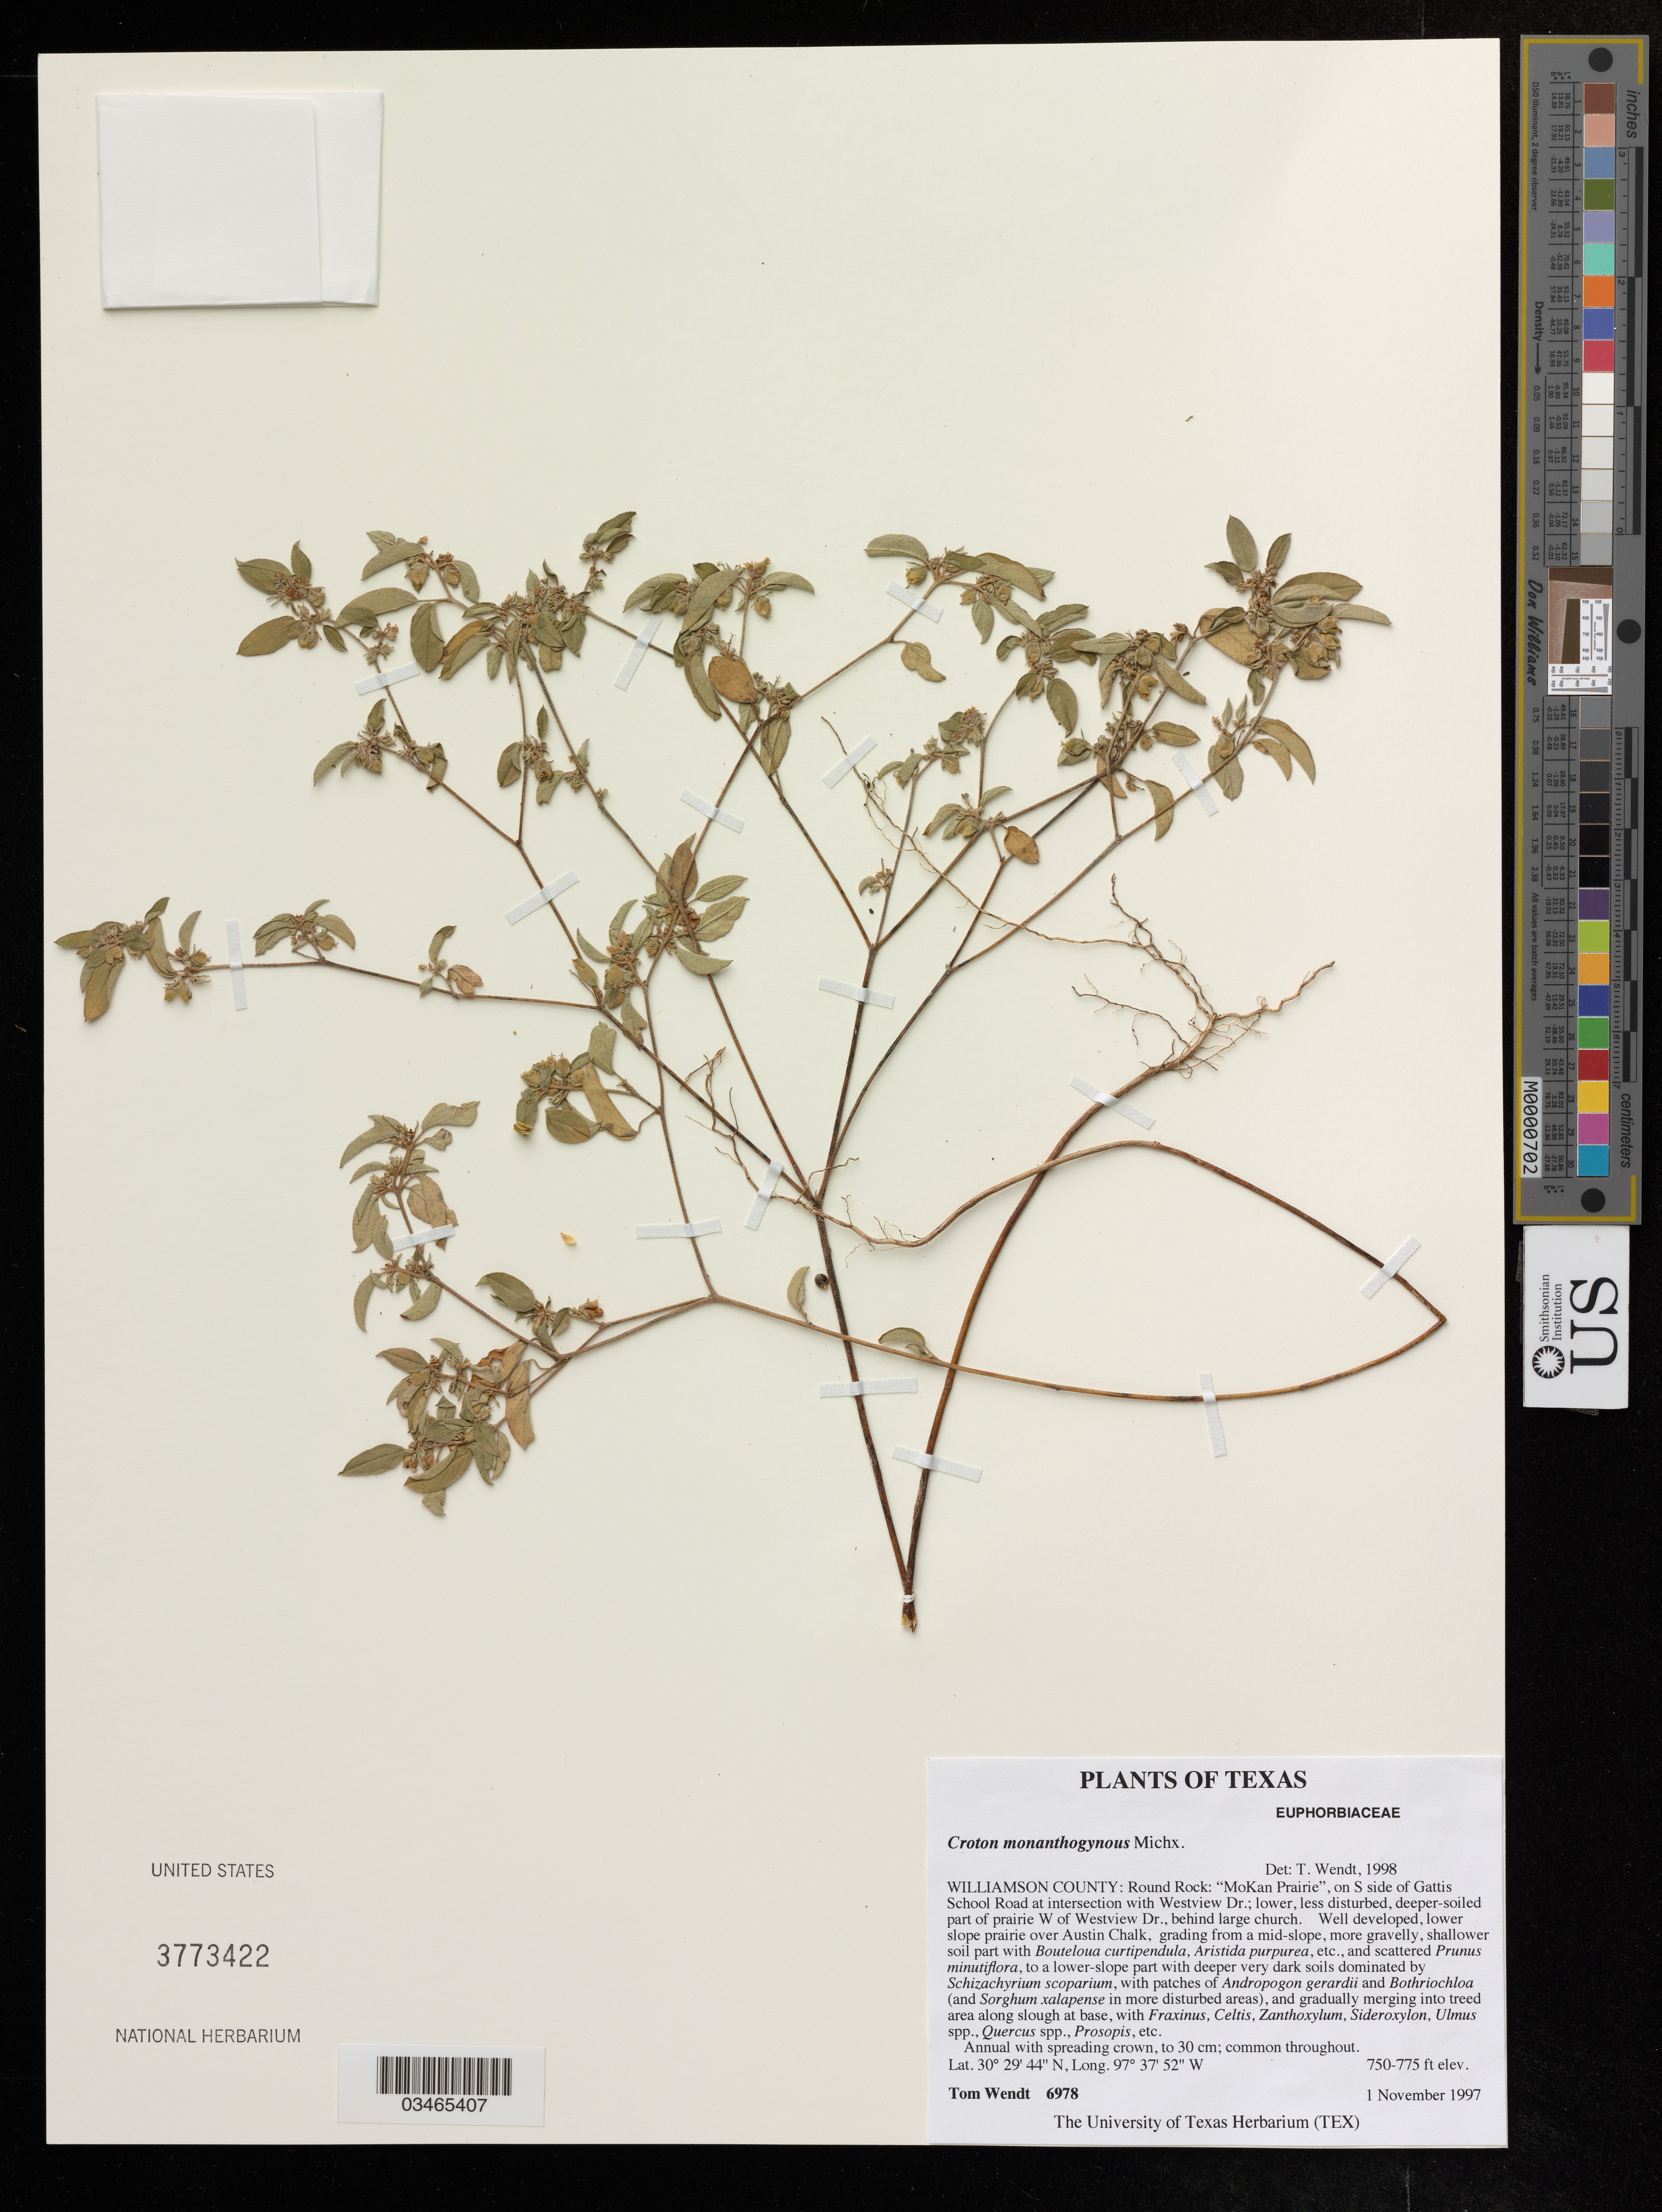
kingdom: Plantae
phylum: Tracheophyta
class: Magnoliopsida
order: Malpighiales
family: Euphorbiaceae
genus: Croton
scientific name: Croton monanthogynus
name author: Michx.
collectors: T. Wendt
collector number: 6978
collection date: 1997-11-01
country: United States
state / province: Texas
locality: Williamson County: Round Rock: "MoKan Prairie", on S side of Gattis School Road at intersection with Westview Dr.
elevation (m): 229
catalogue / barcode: US 3773422